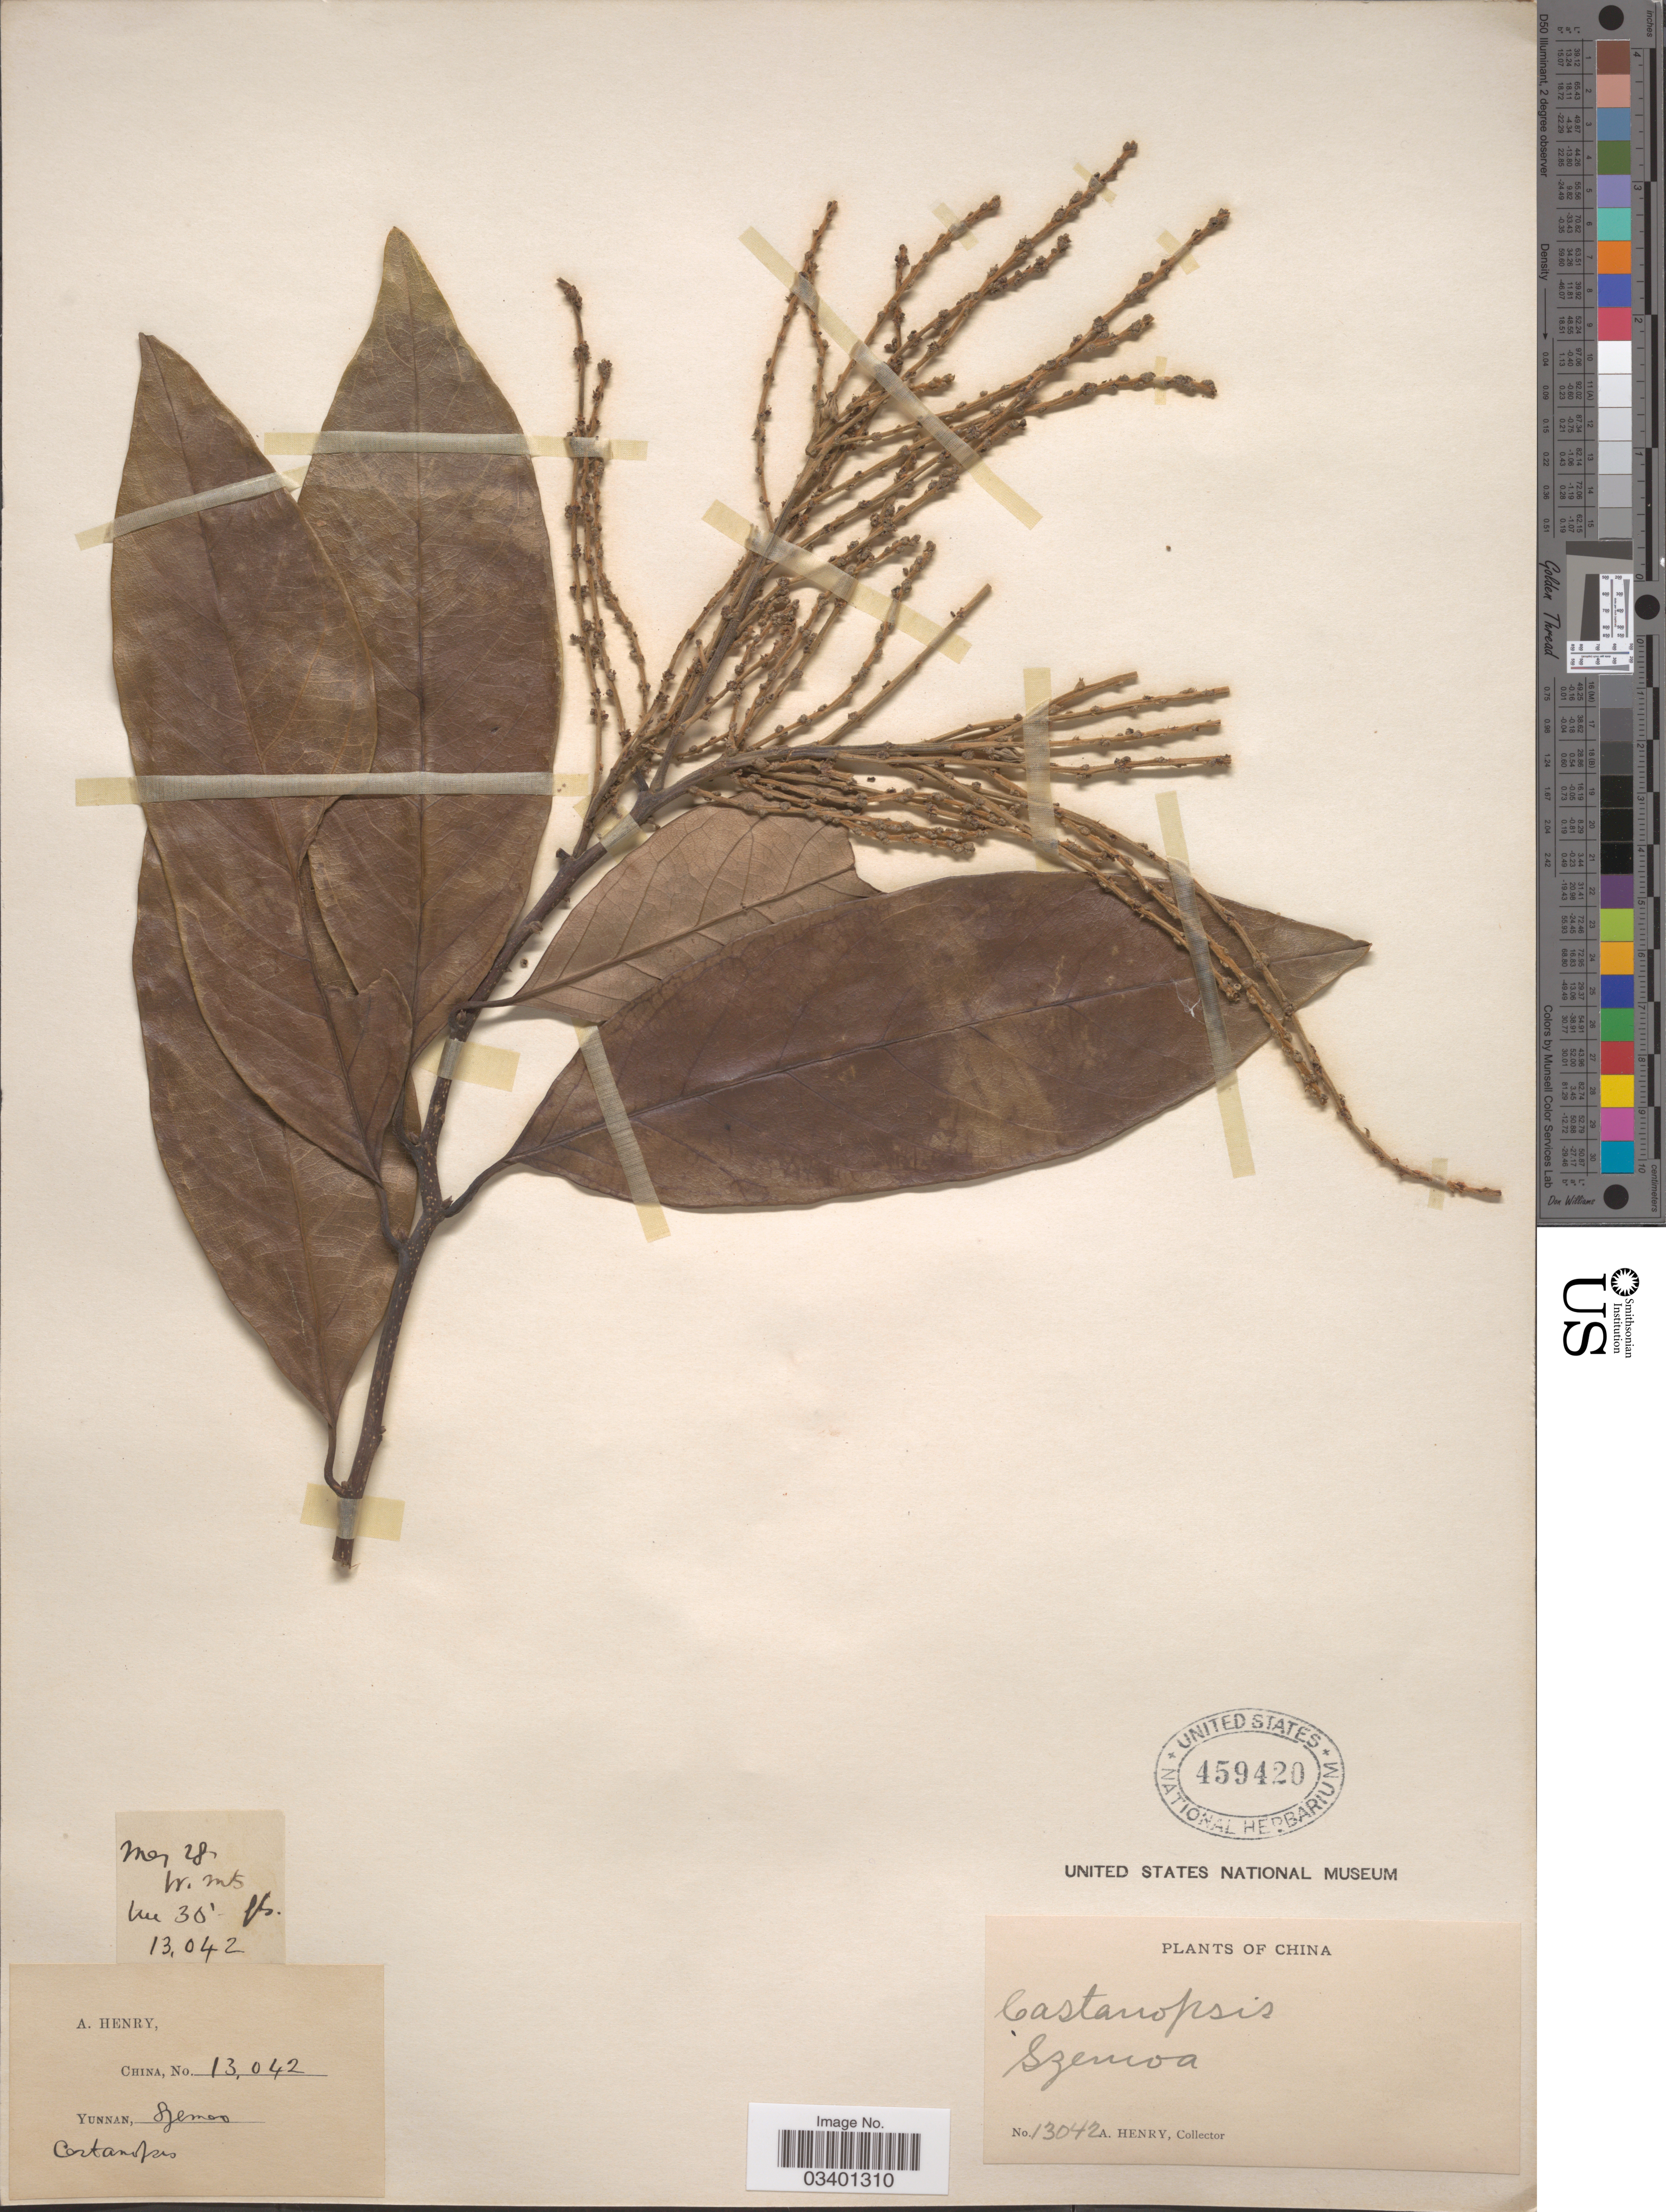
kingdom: Plantae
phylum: Tracheophyta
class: Magnoliopsida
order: Fagales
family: Fagaceae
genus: Castanopsis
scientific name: Castanopsis sp.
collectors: A. Henry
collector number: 13042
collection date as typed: Transcribed d/m/y: /5/28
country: China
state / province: Yunnan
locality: Szemoa. W. Mts.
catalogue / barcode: US 459420